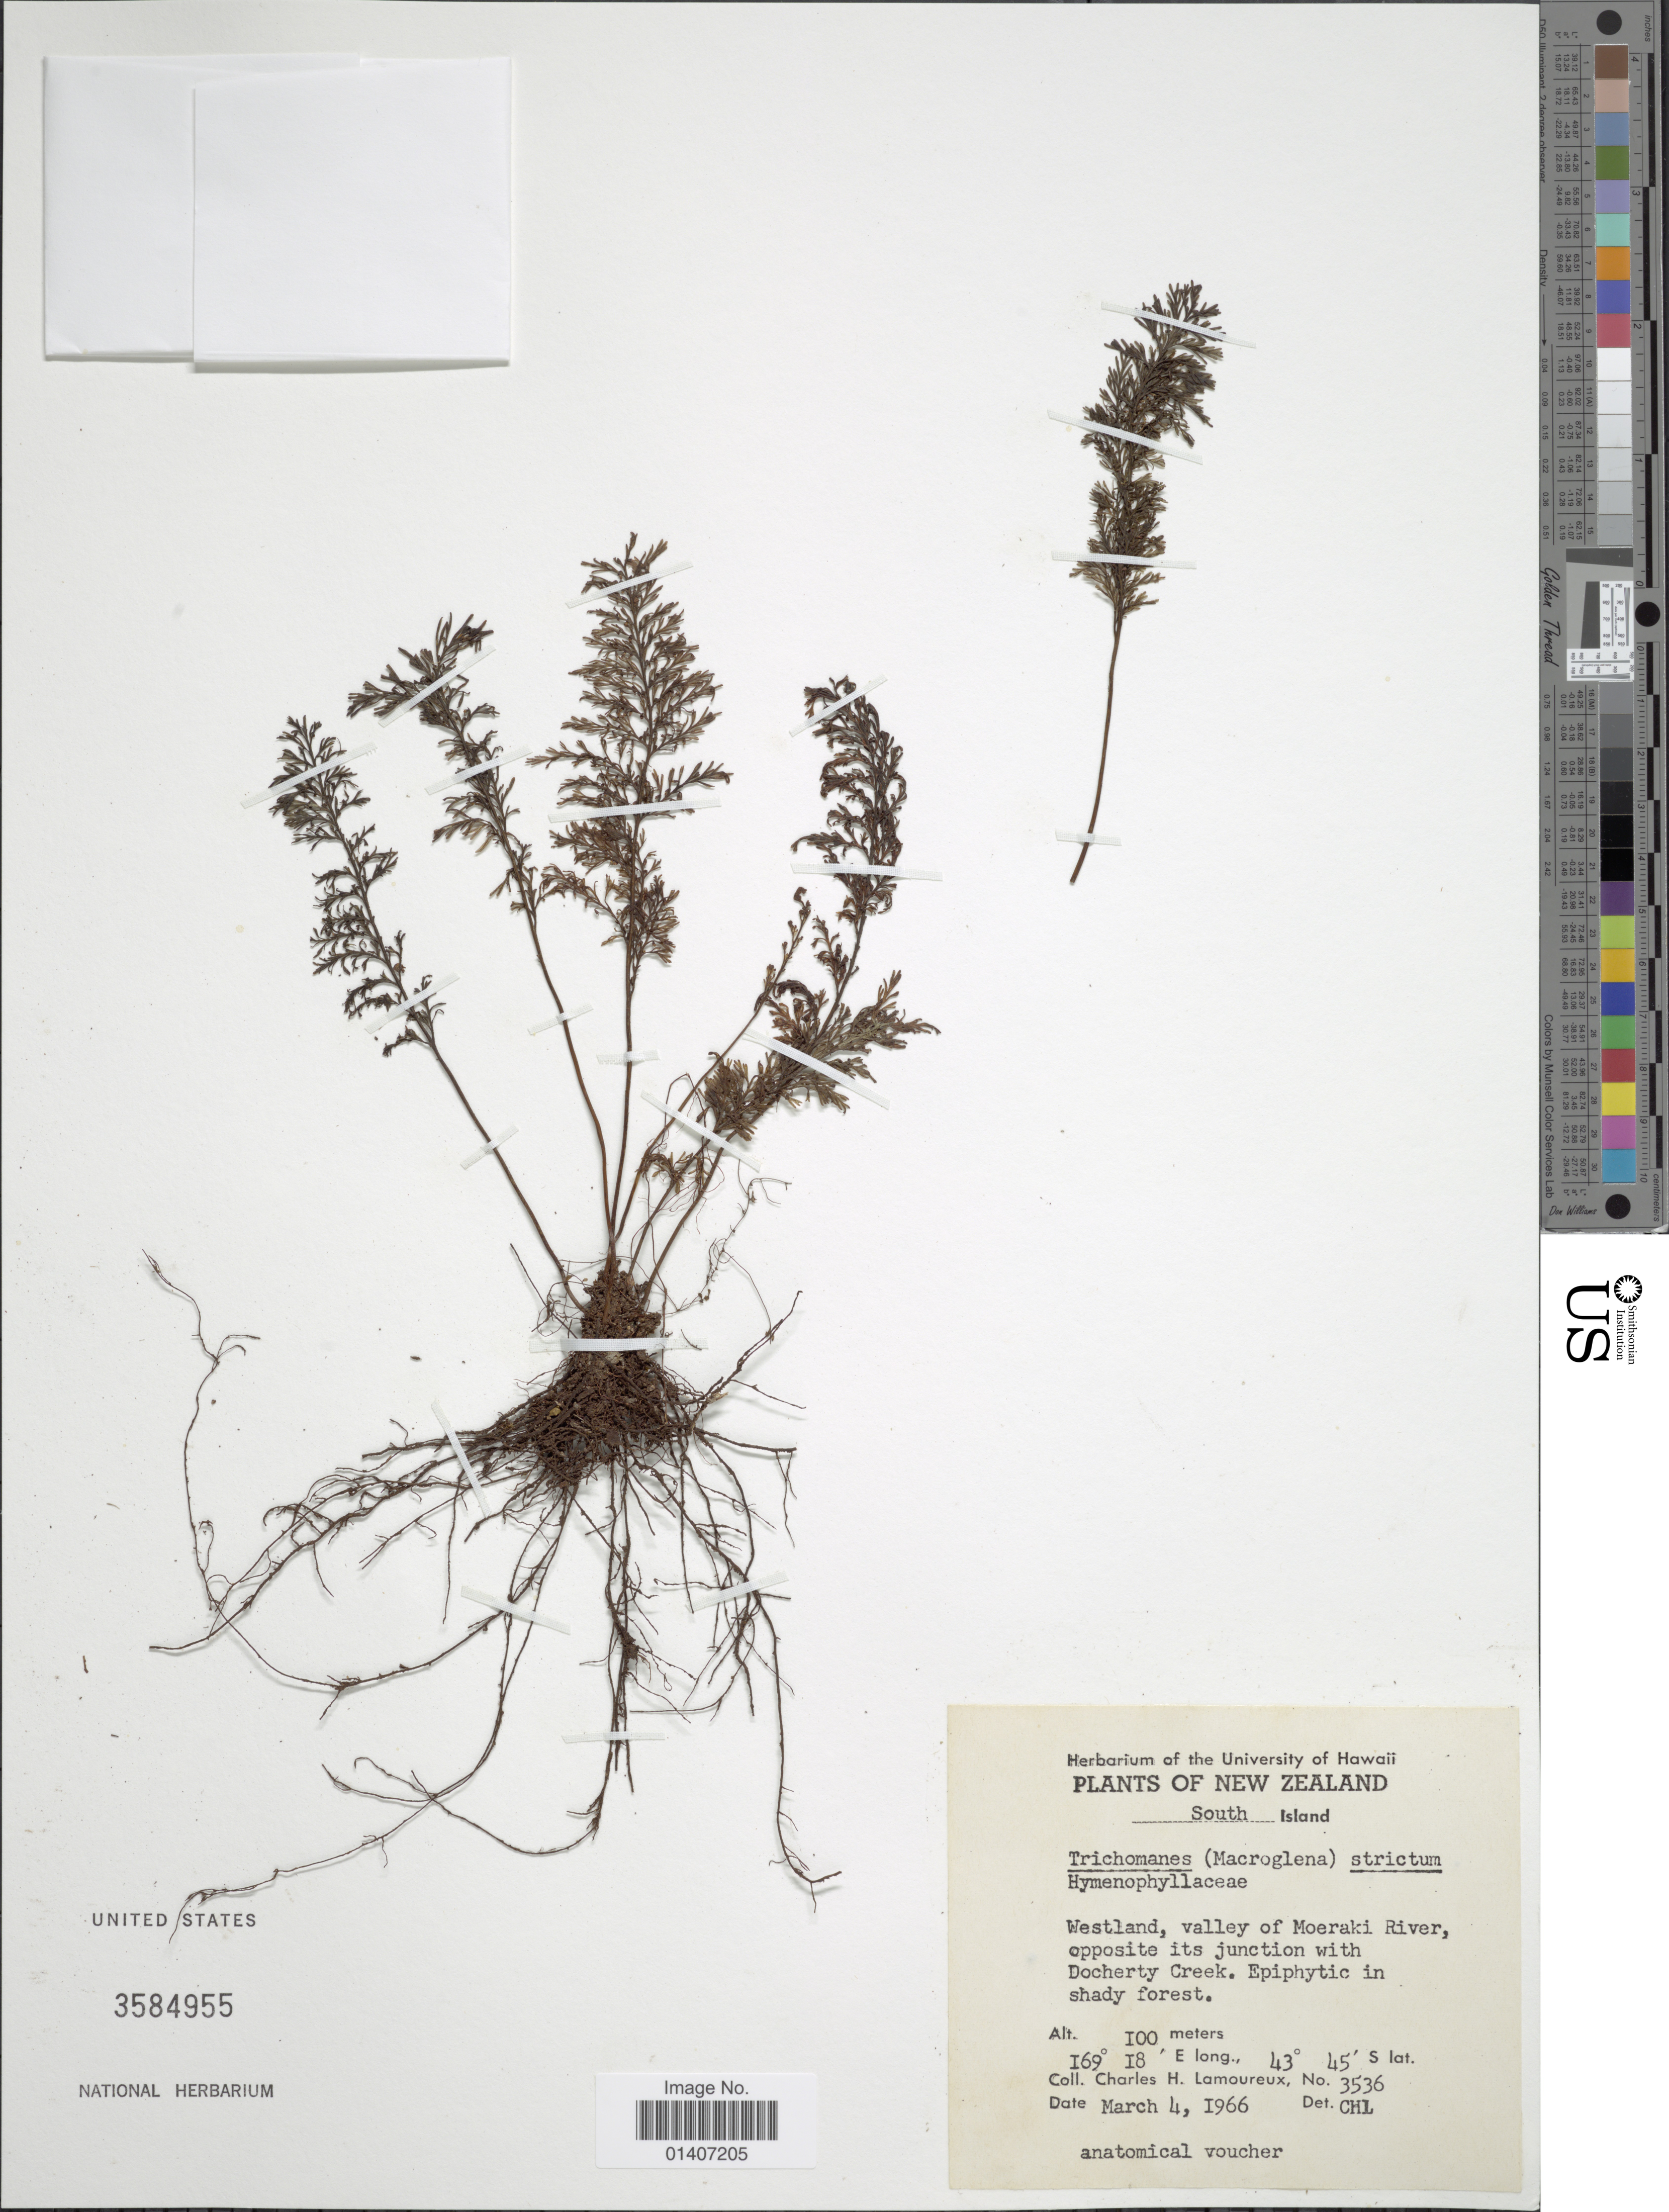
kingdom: Plantae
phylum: Tracheophyta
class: Polypodiopsida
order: Hymenophyllales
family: Hymenophyllaceae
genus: Abrodictyum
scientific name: Abrodictyum strictum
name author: (Menzies ex Hook. & Grev.) Ebihara & K. Iwats.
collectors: C. H. Lamoureux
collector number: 3536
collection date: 1966-03-04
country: New Zealand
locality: South Island, Westland, valley of Moeraki River, opposite its junction with Dochtery Creek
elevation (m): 100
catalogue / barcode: US 3584955